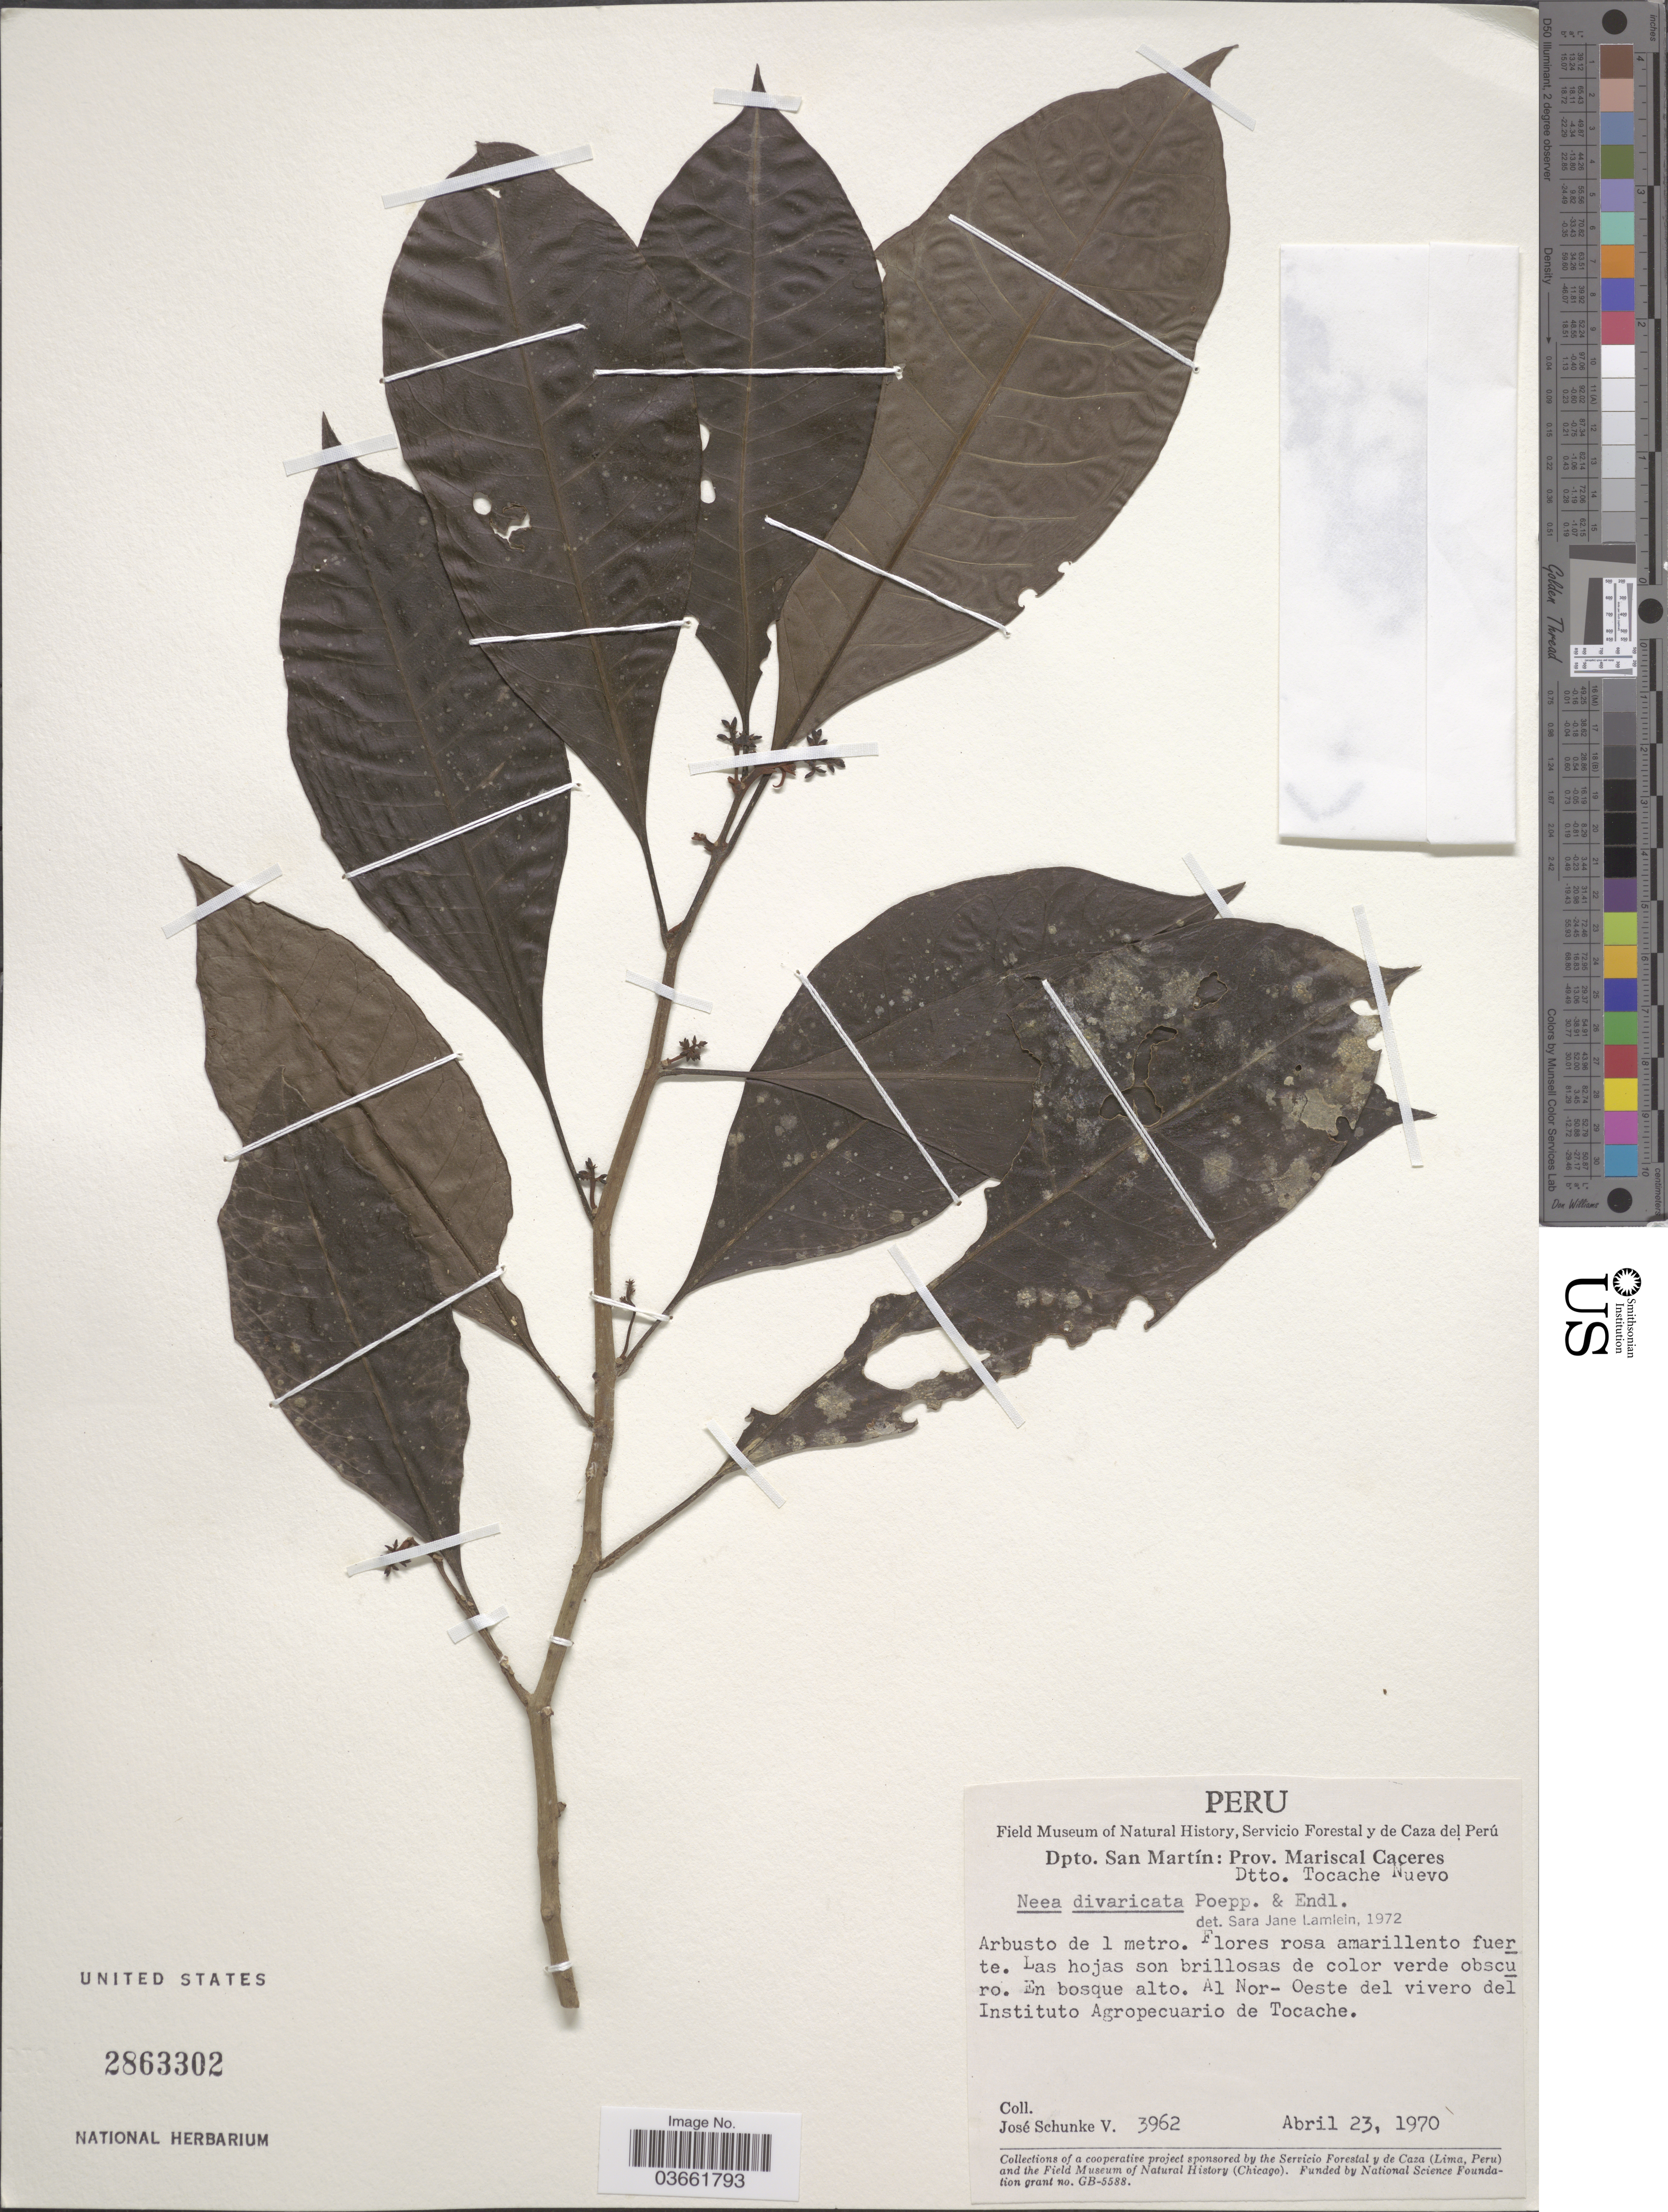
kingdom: Plantae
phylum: Tracheophyta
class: Magnoliopsida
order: Caryophyllales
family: Nyctaginaceae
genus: Neea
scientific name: Neea oppositifolia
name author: Ruiz & Pav.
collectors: J. Schunke Vigo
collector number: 3962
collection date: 1970-04-23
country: Peru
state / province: San Martín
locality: Dpto. San Martín: Prov. Mariscal Caceres. Dtto. Tocache Nuevo. Al Nor- Oeste del vivero del Instituto Agropecuarico de Tocache.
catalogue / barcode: US 2863302